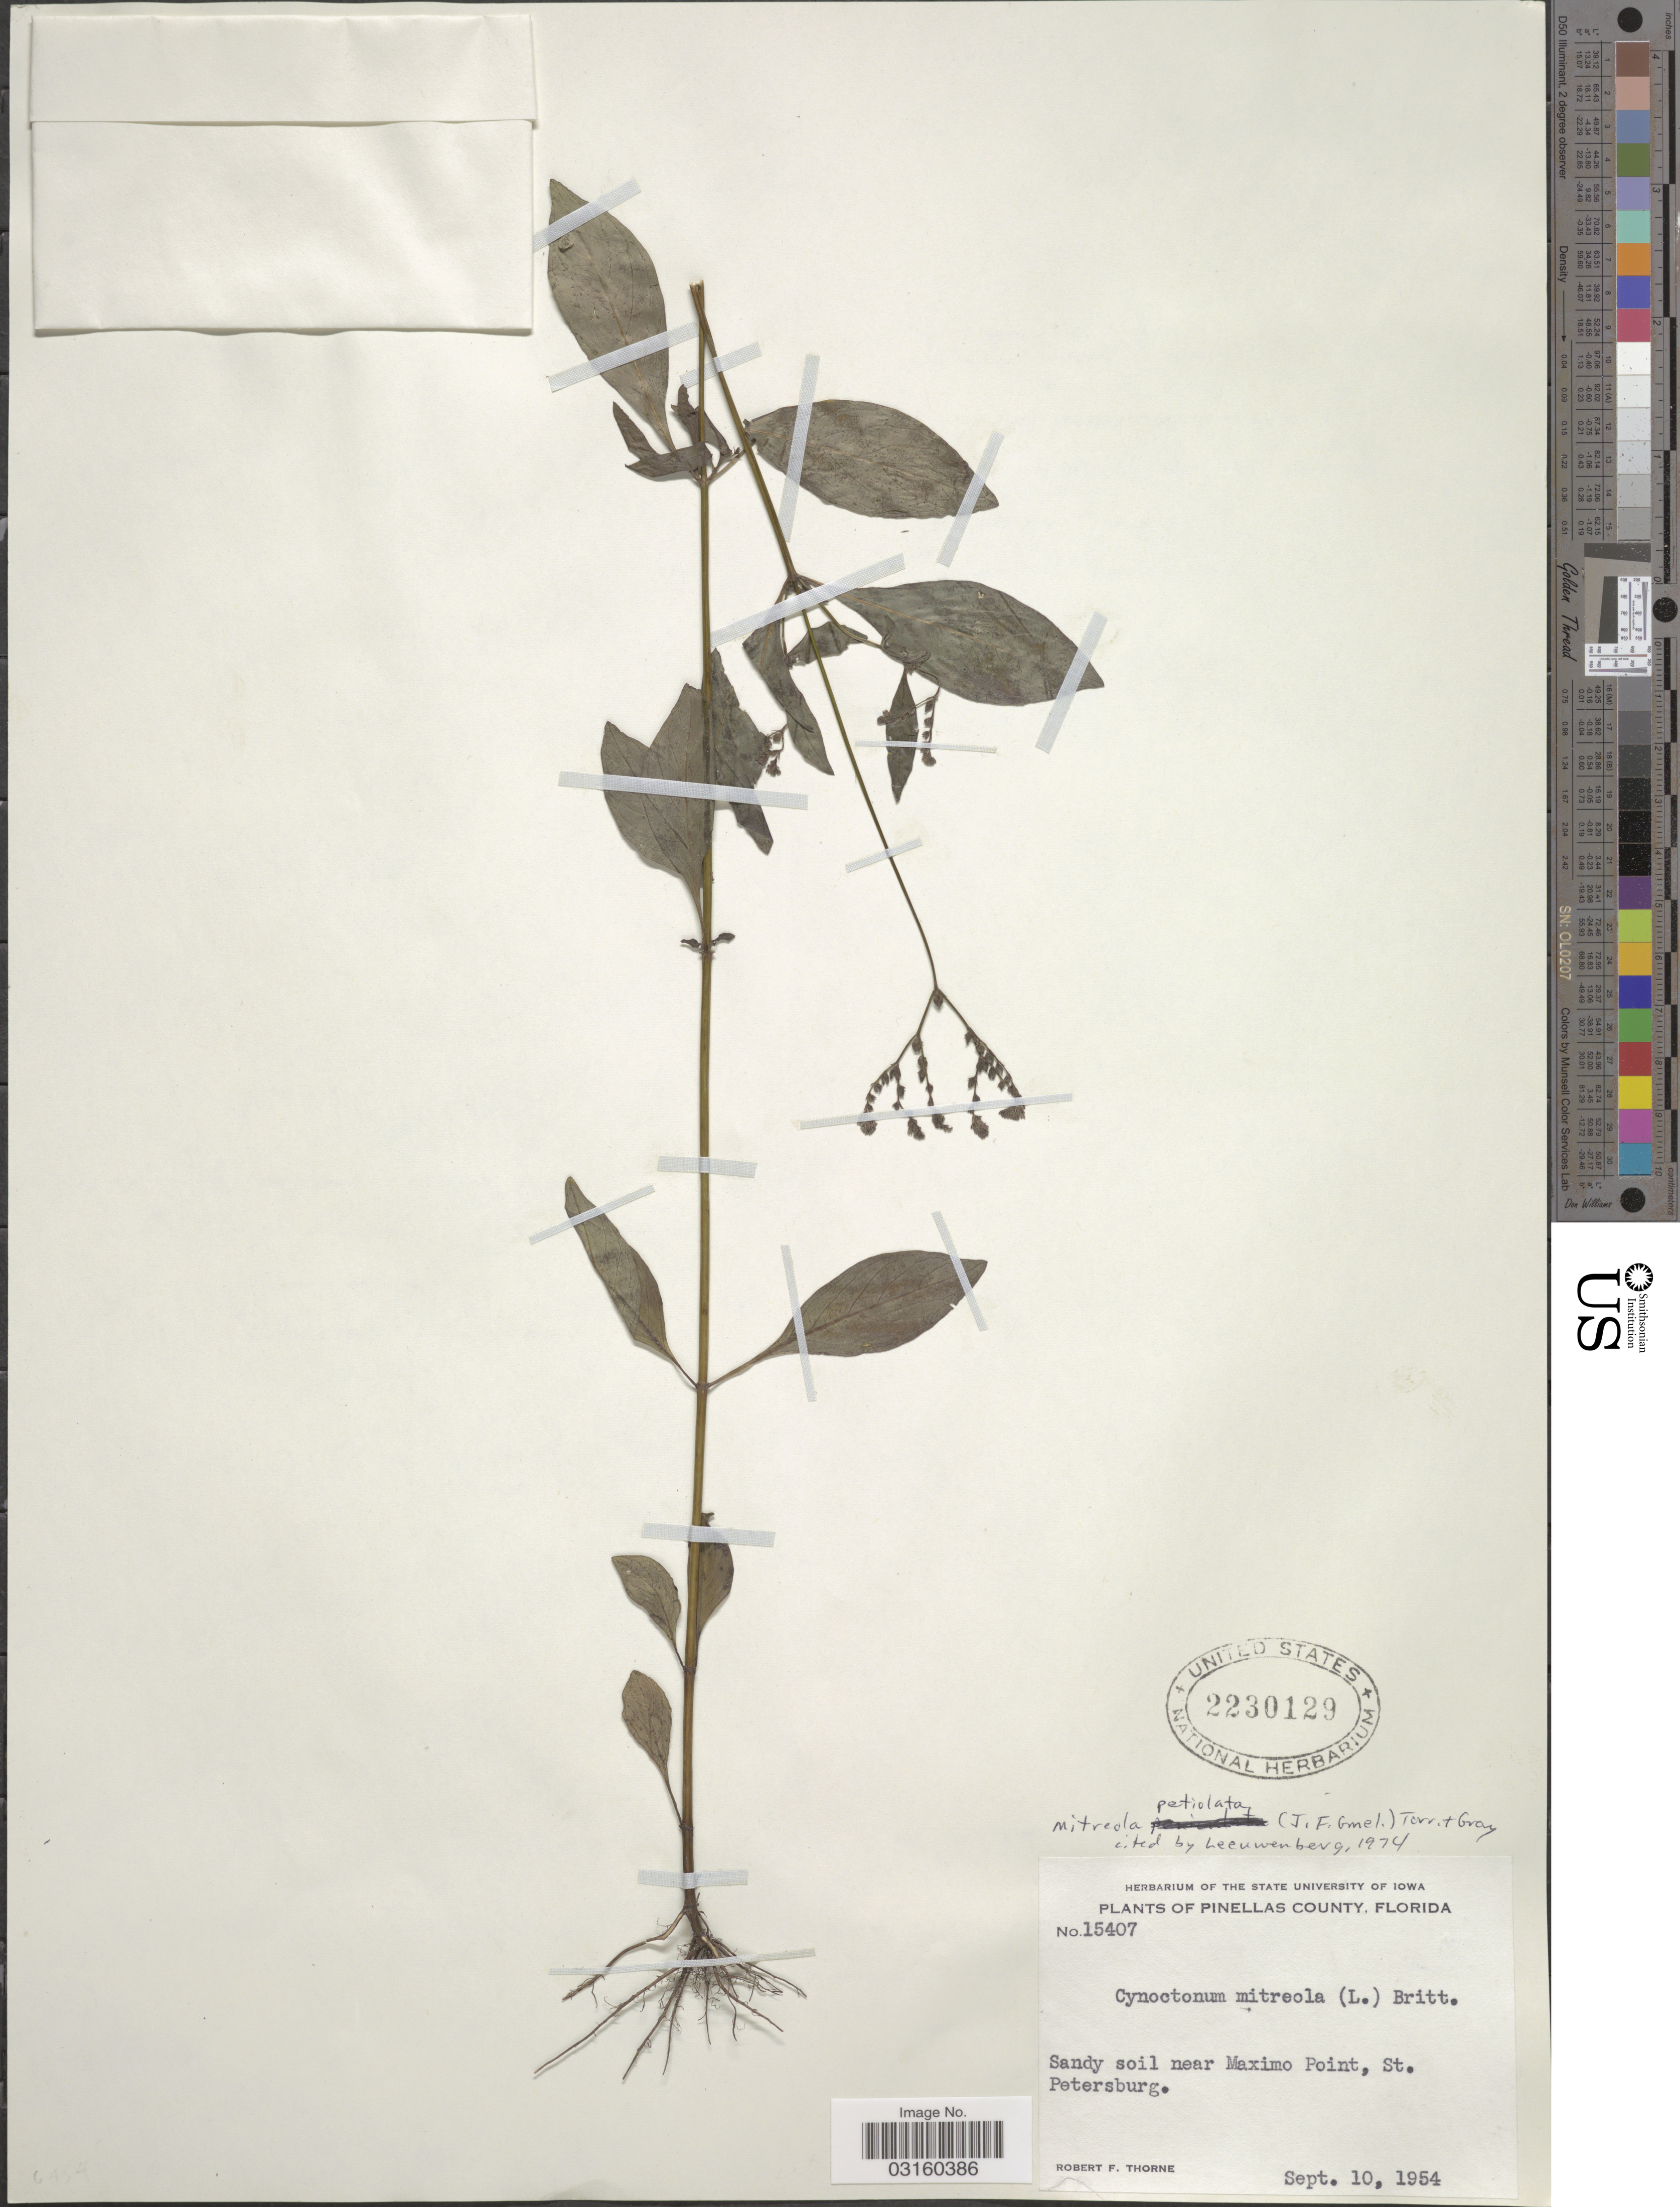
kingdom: Plantae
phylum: Tracheophyta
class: Magnoliopsida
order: Gentianales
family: Loganiaceae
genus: Mitreola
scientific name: Mitreola petiolata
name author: (J.F. Gmel.) Torr. & A. Gray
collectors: R. F. Thorne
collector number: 15407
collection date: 1954-09-10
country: United States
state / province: Florida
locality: Pinellas County, Sandy soil near Maximo Point, St. Petersburg.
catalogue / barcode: US 2230129